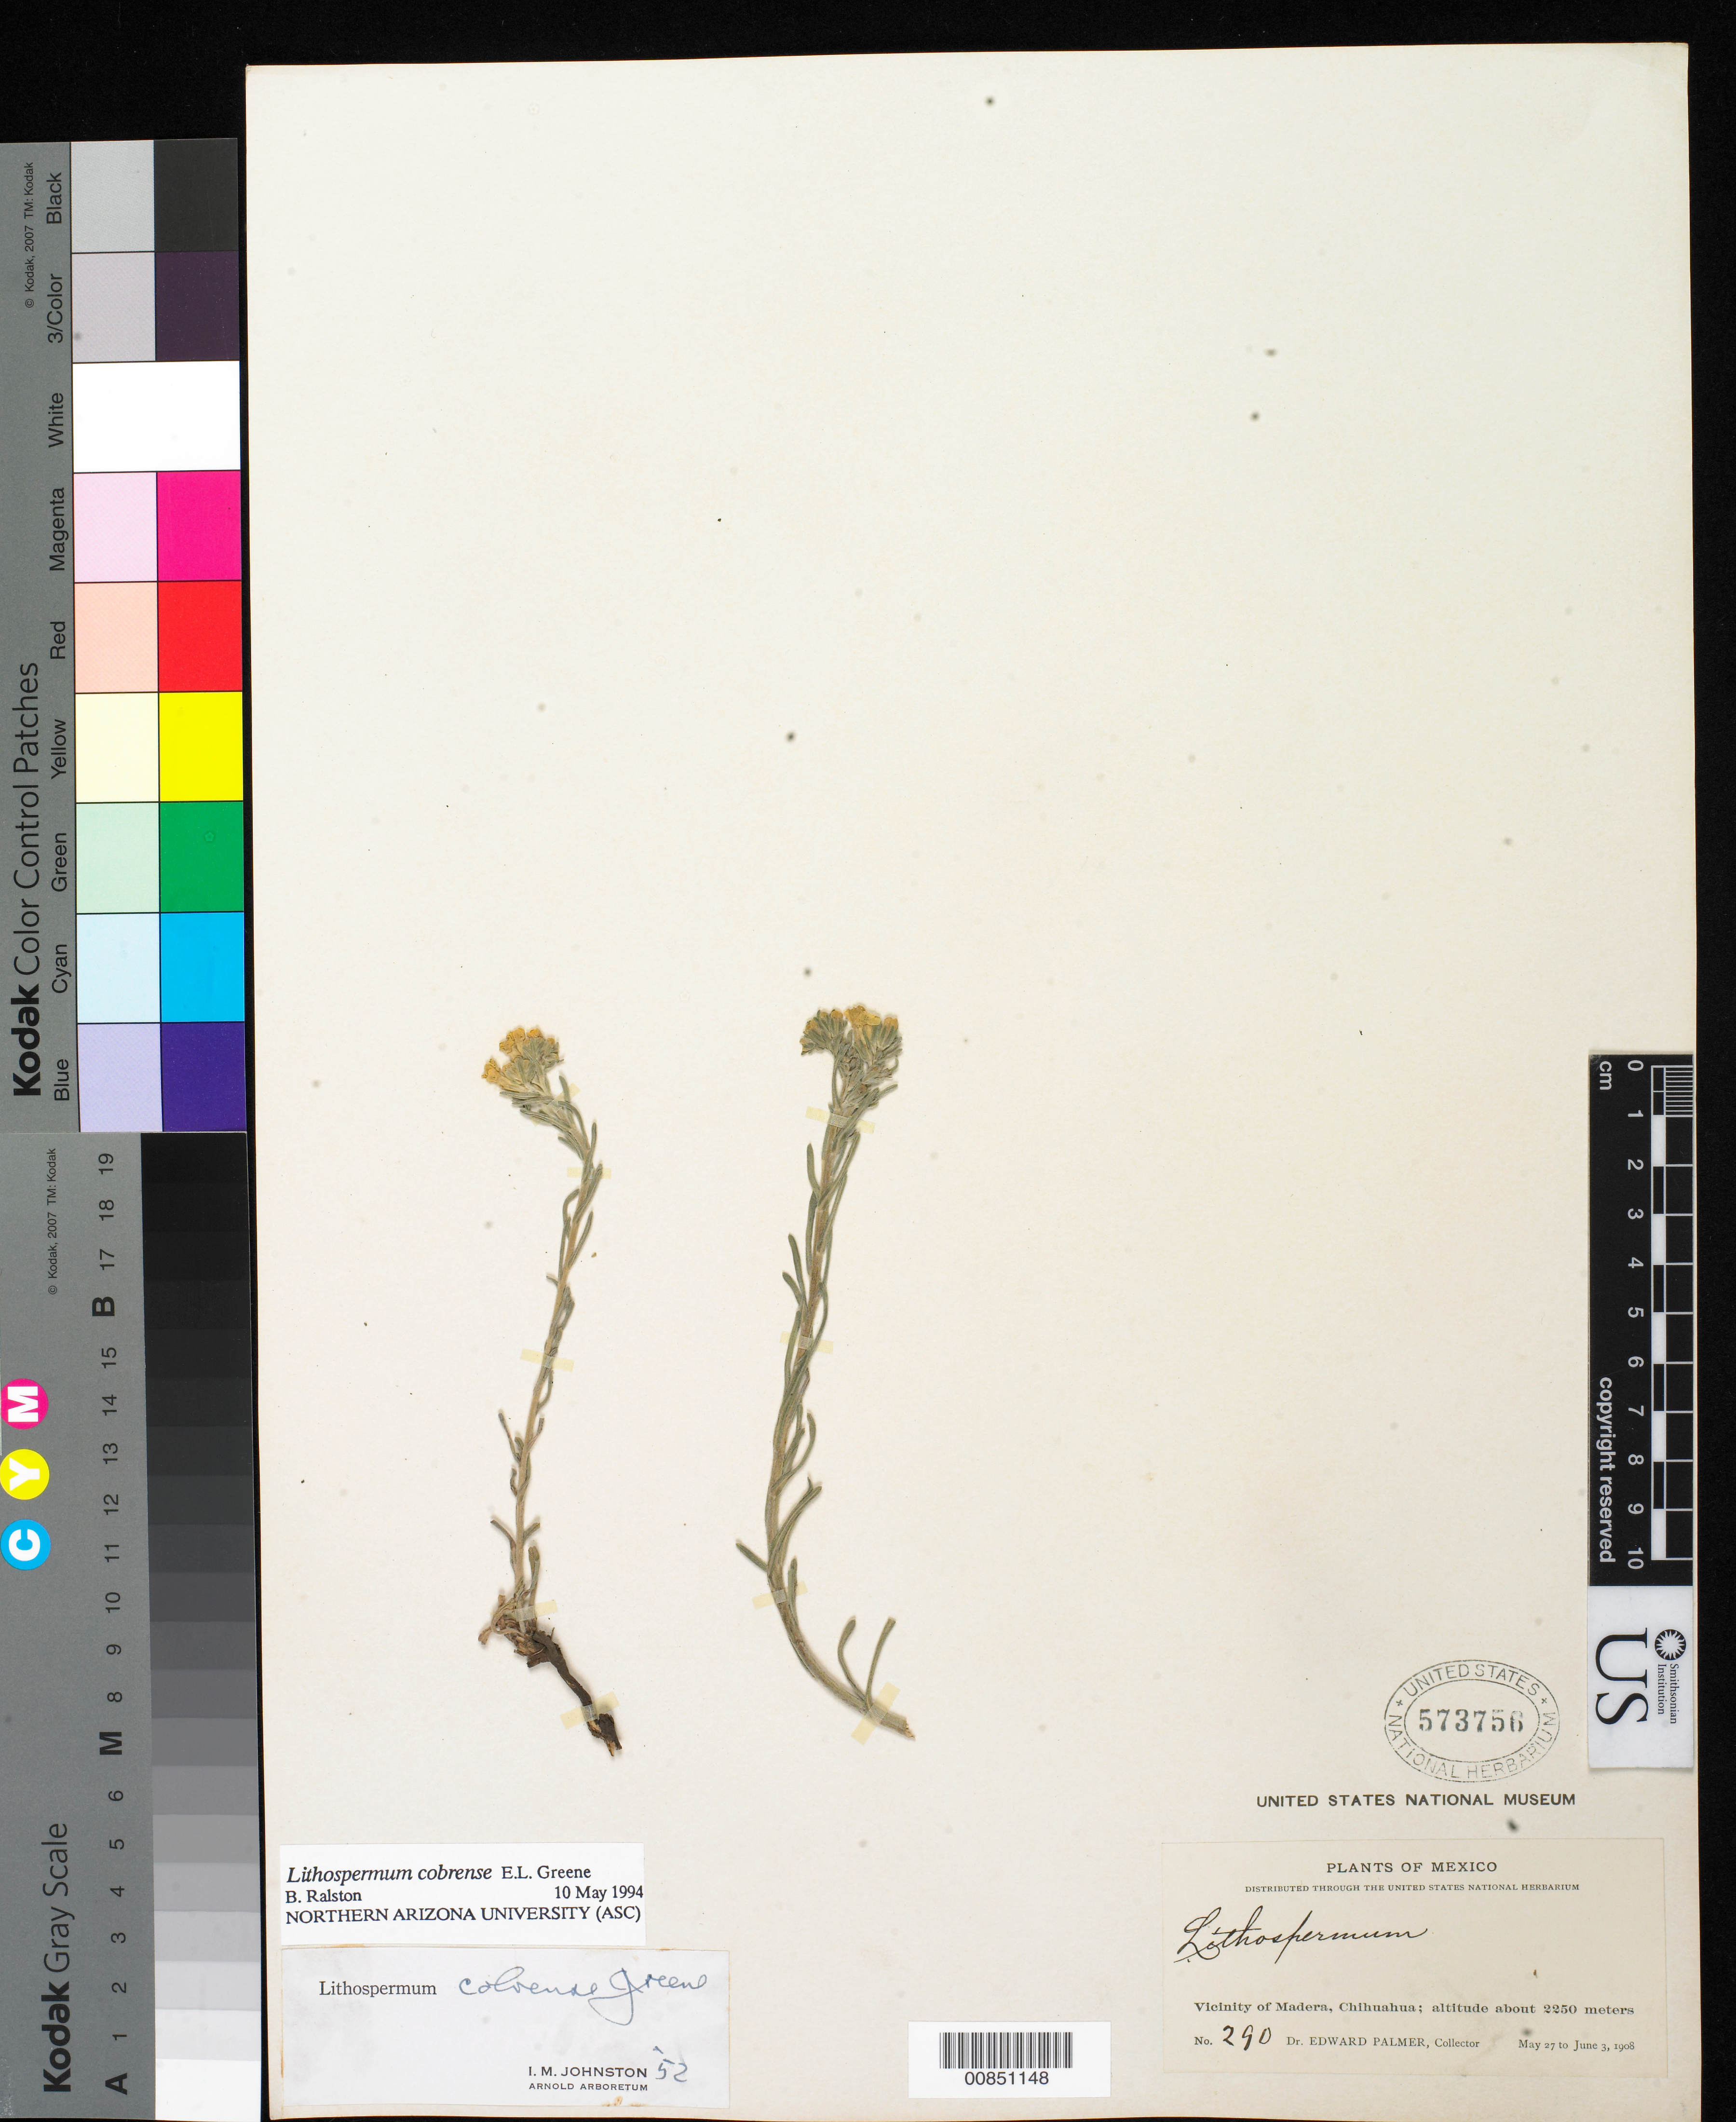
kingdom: Plantae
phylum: Tracheophyta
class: Magnoliopsida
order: Boraginales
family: Boraginaceae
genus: Lithospermum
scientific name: Lithospermum cobrense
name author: Greene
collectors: E. Palmer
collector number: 290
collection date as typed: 27 May 1908 to 03 Jun 1908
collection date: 1908-05-27/1908-06-03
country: Mexico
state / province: Chihuahua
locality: Vicinity of Madera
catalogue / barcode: US 573756